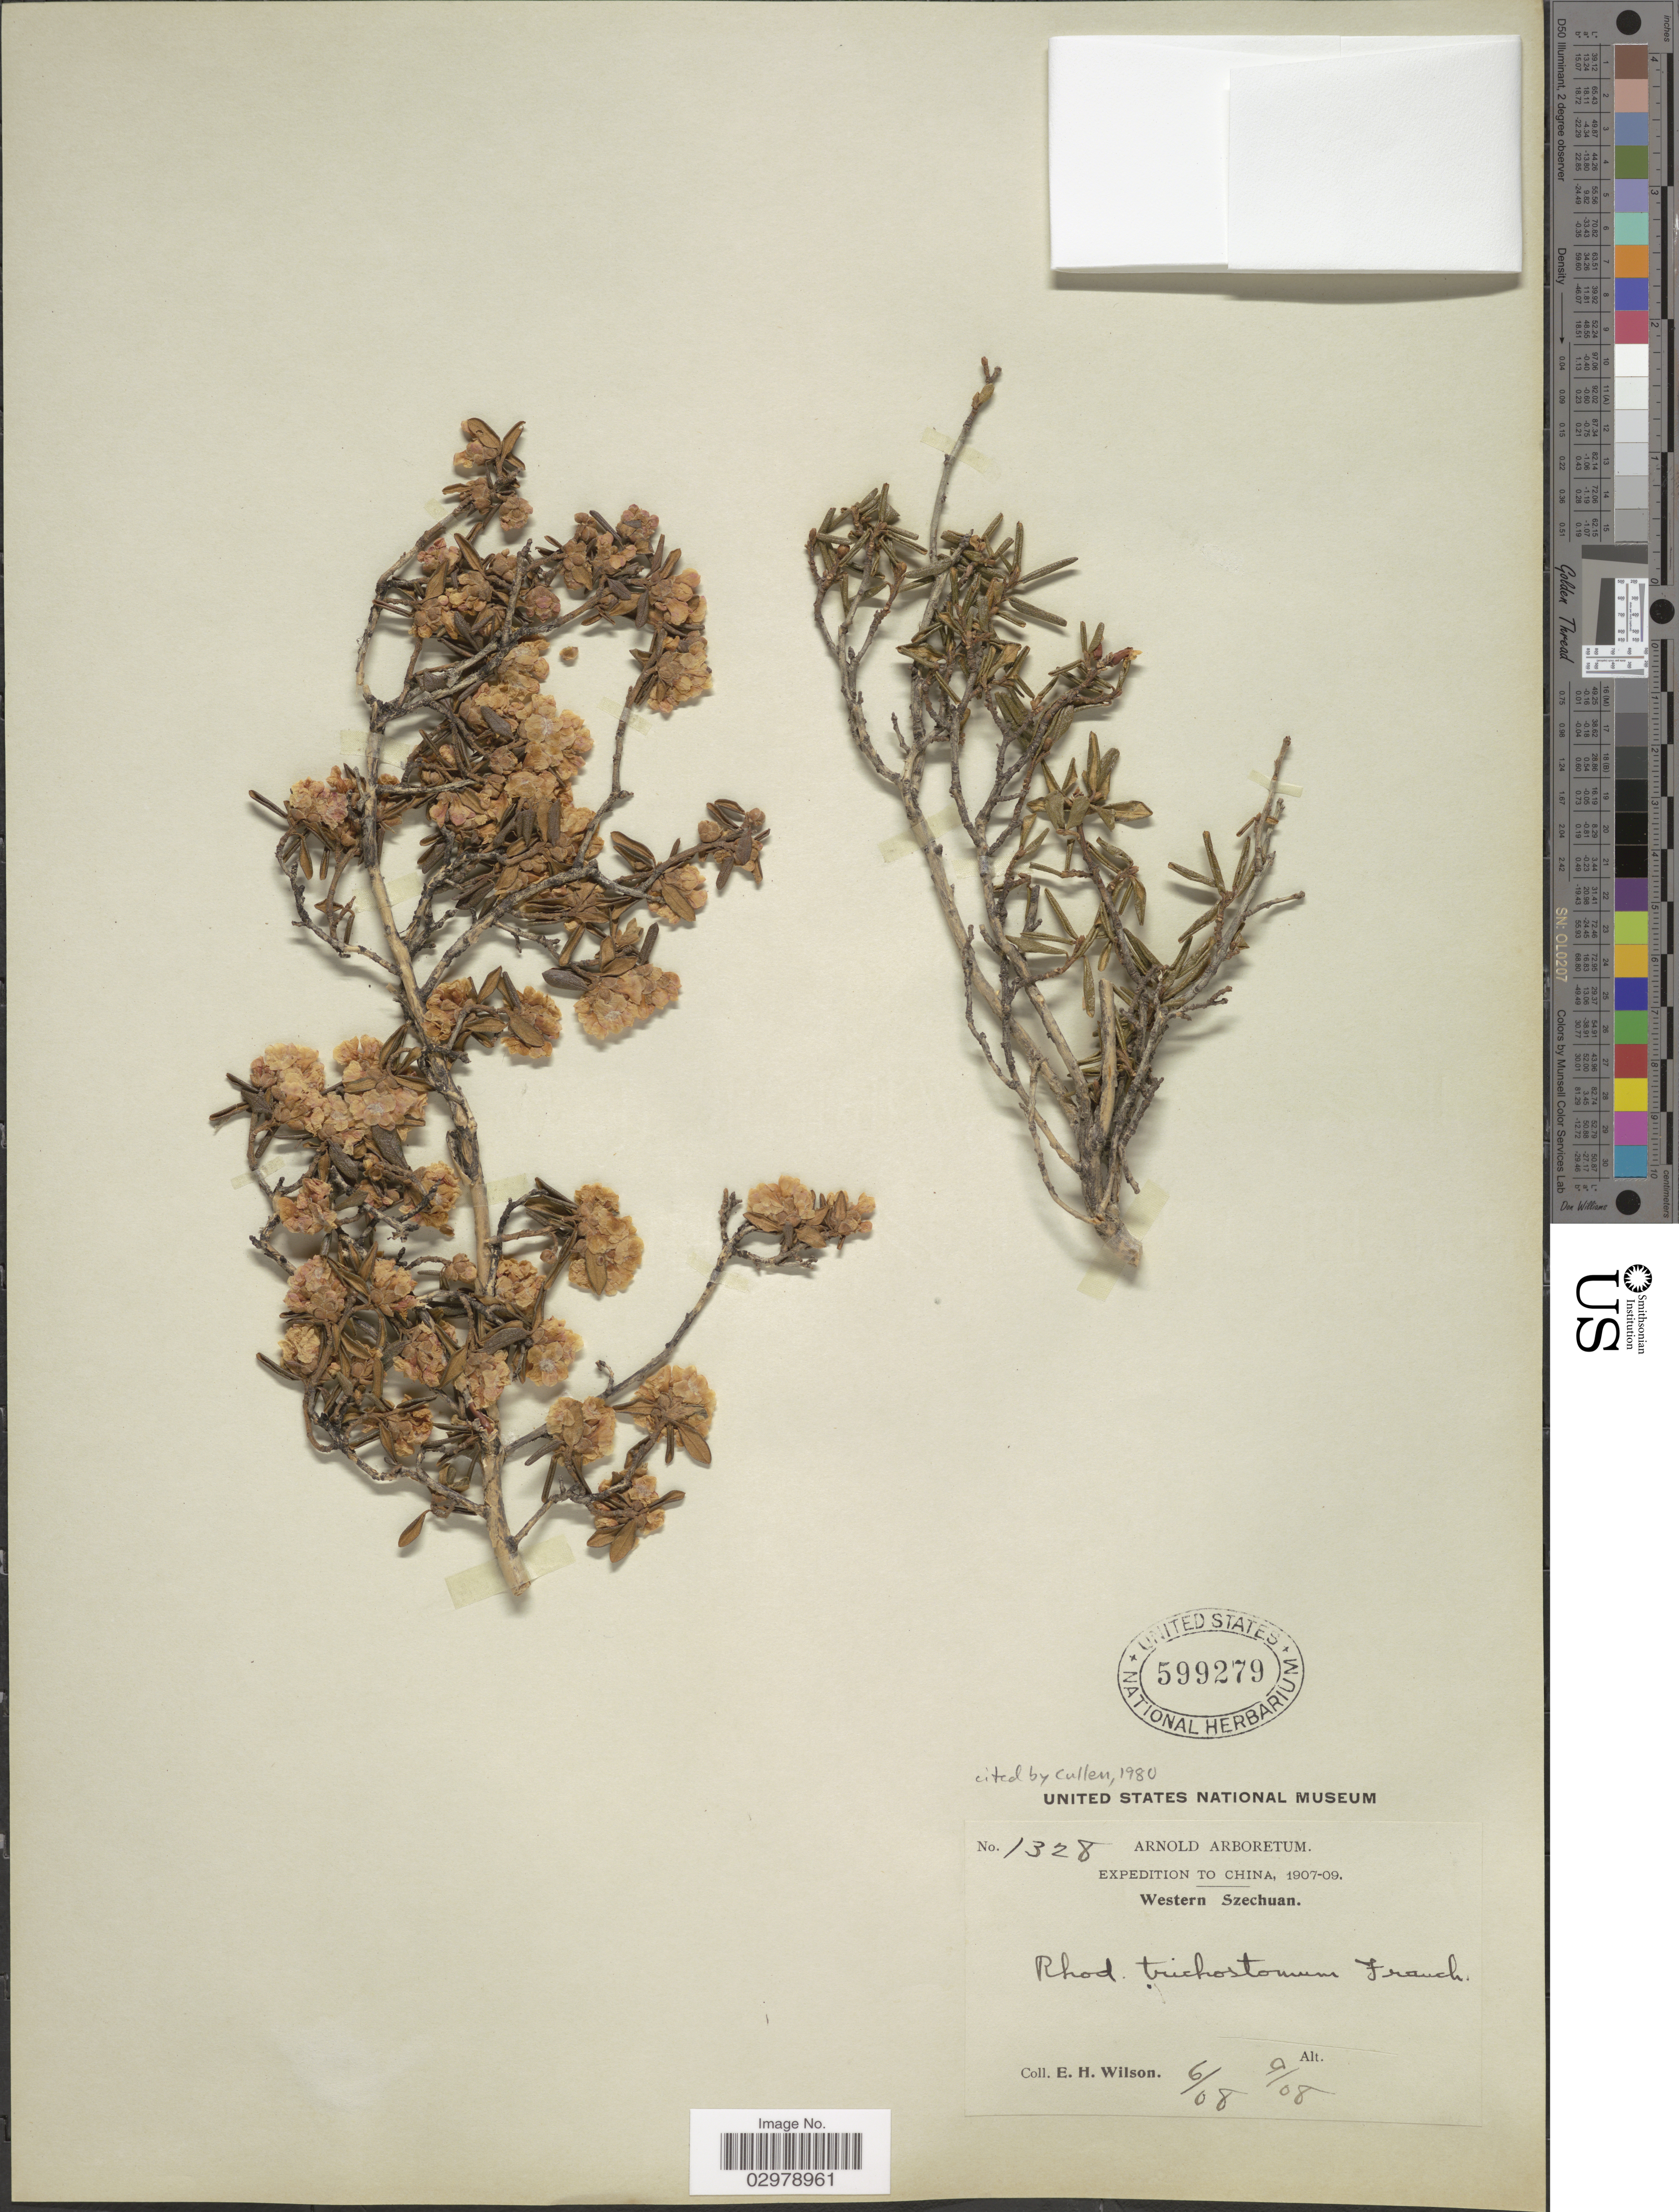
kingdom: Plantae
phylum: Tracheophyta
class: Magnoliopsida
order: Ericales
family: Ericaceae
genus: Rhododendron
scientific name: Rhododendron trichostomum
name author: Franch.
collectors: E. Wilson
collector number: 1328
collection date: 1908-06/1908-09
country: China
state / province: Sichuan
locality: Western Szechuan.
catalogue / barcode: US 599279